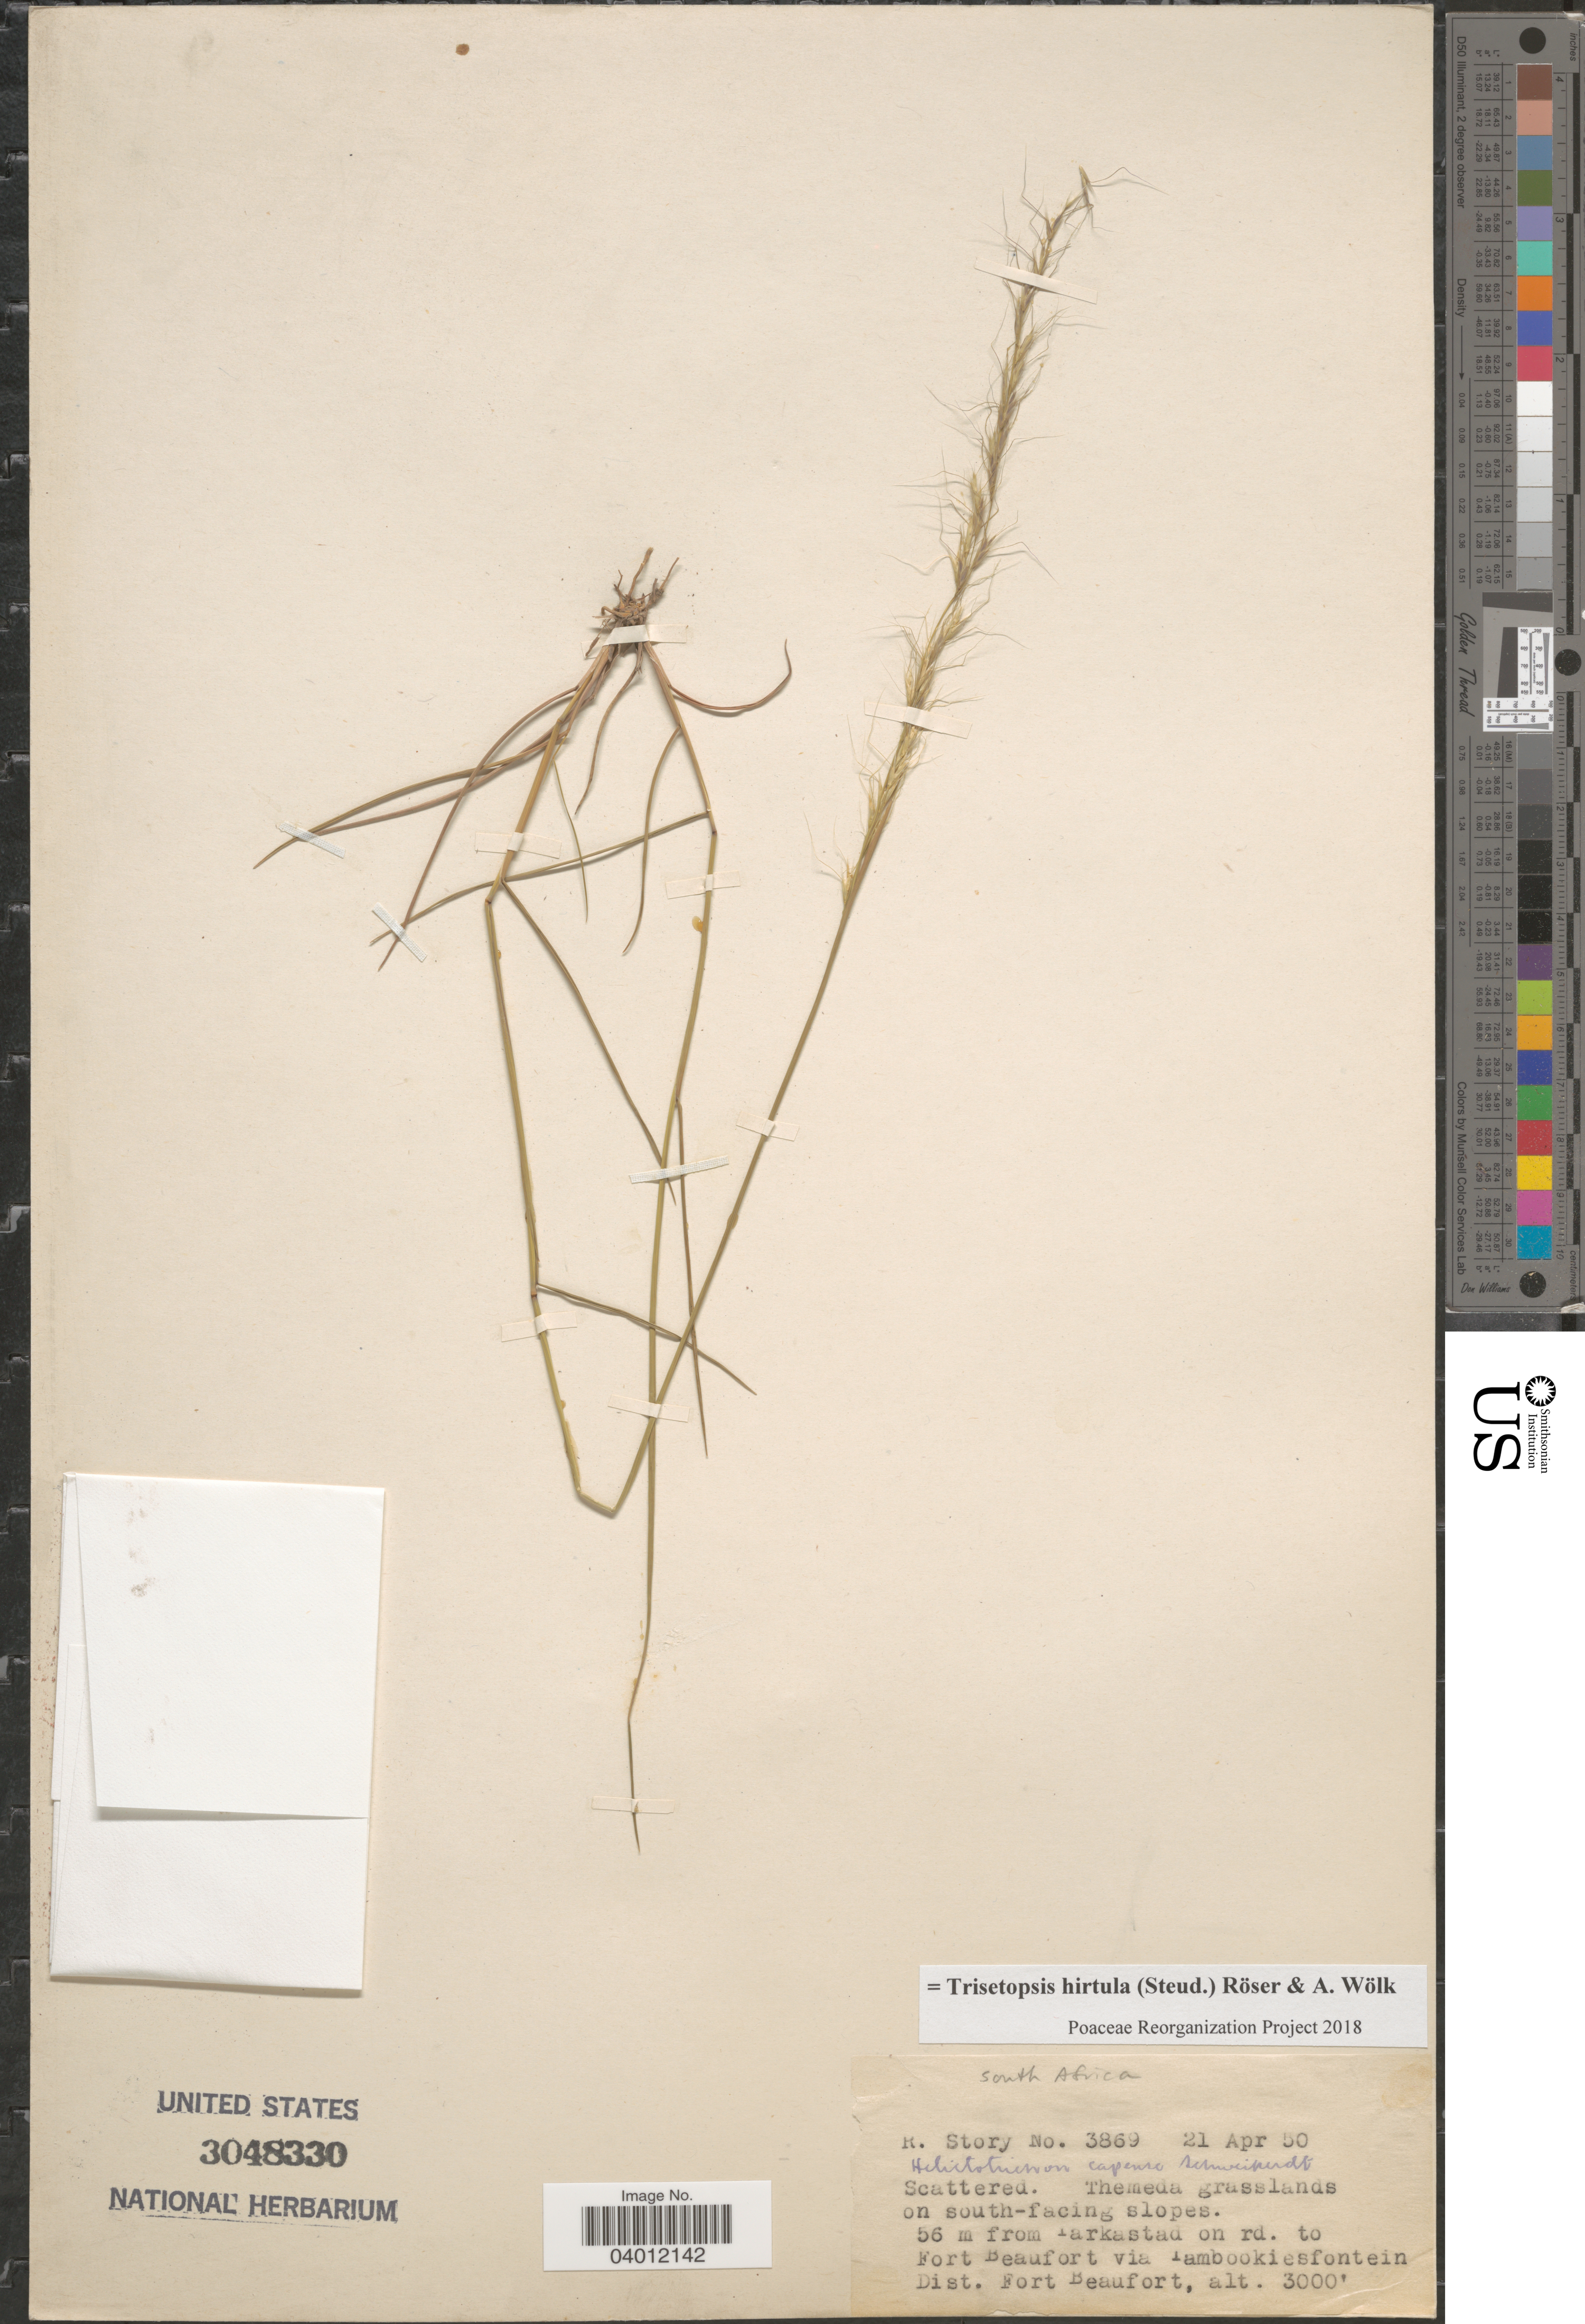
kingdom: Plantae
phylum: Tracheophyta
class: Liliopsida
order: Poales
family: Poaceae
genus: Trisetopsis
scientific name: Trisetopsis hirtula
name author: (Steud.) Röser & Wölk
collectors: R. Story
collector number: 3869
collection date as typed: Transcribed d/m/y: 21/4/50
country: South Africa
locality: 56 m from Takastad on rd. to Fort Beaufort via Tambookiesfontein. Dist. Fort Beaufort.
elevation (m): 914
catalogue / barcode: US 3048330